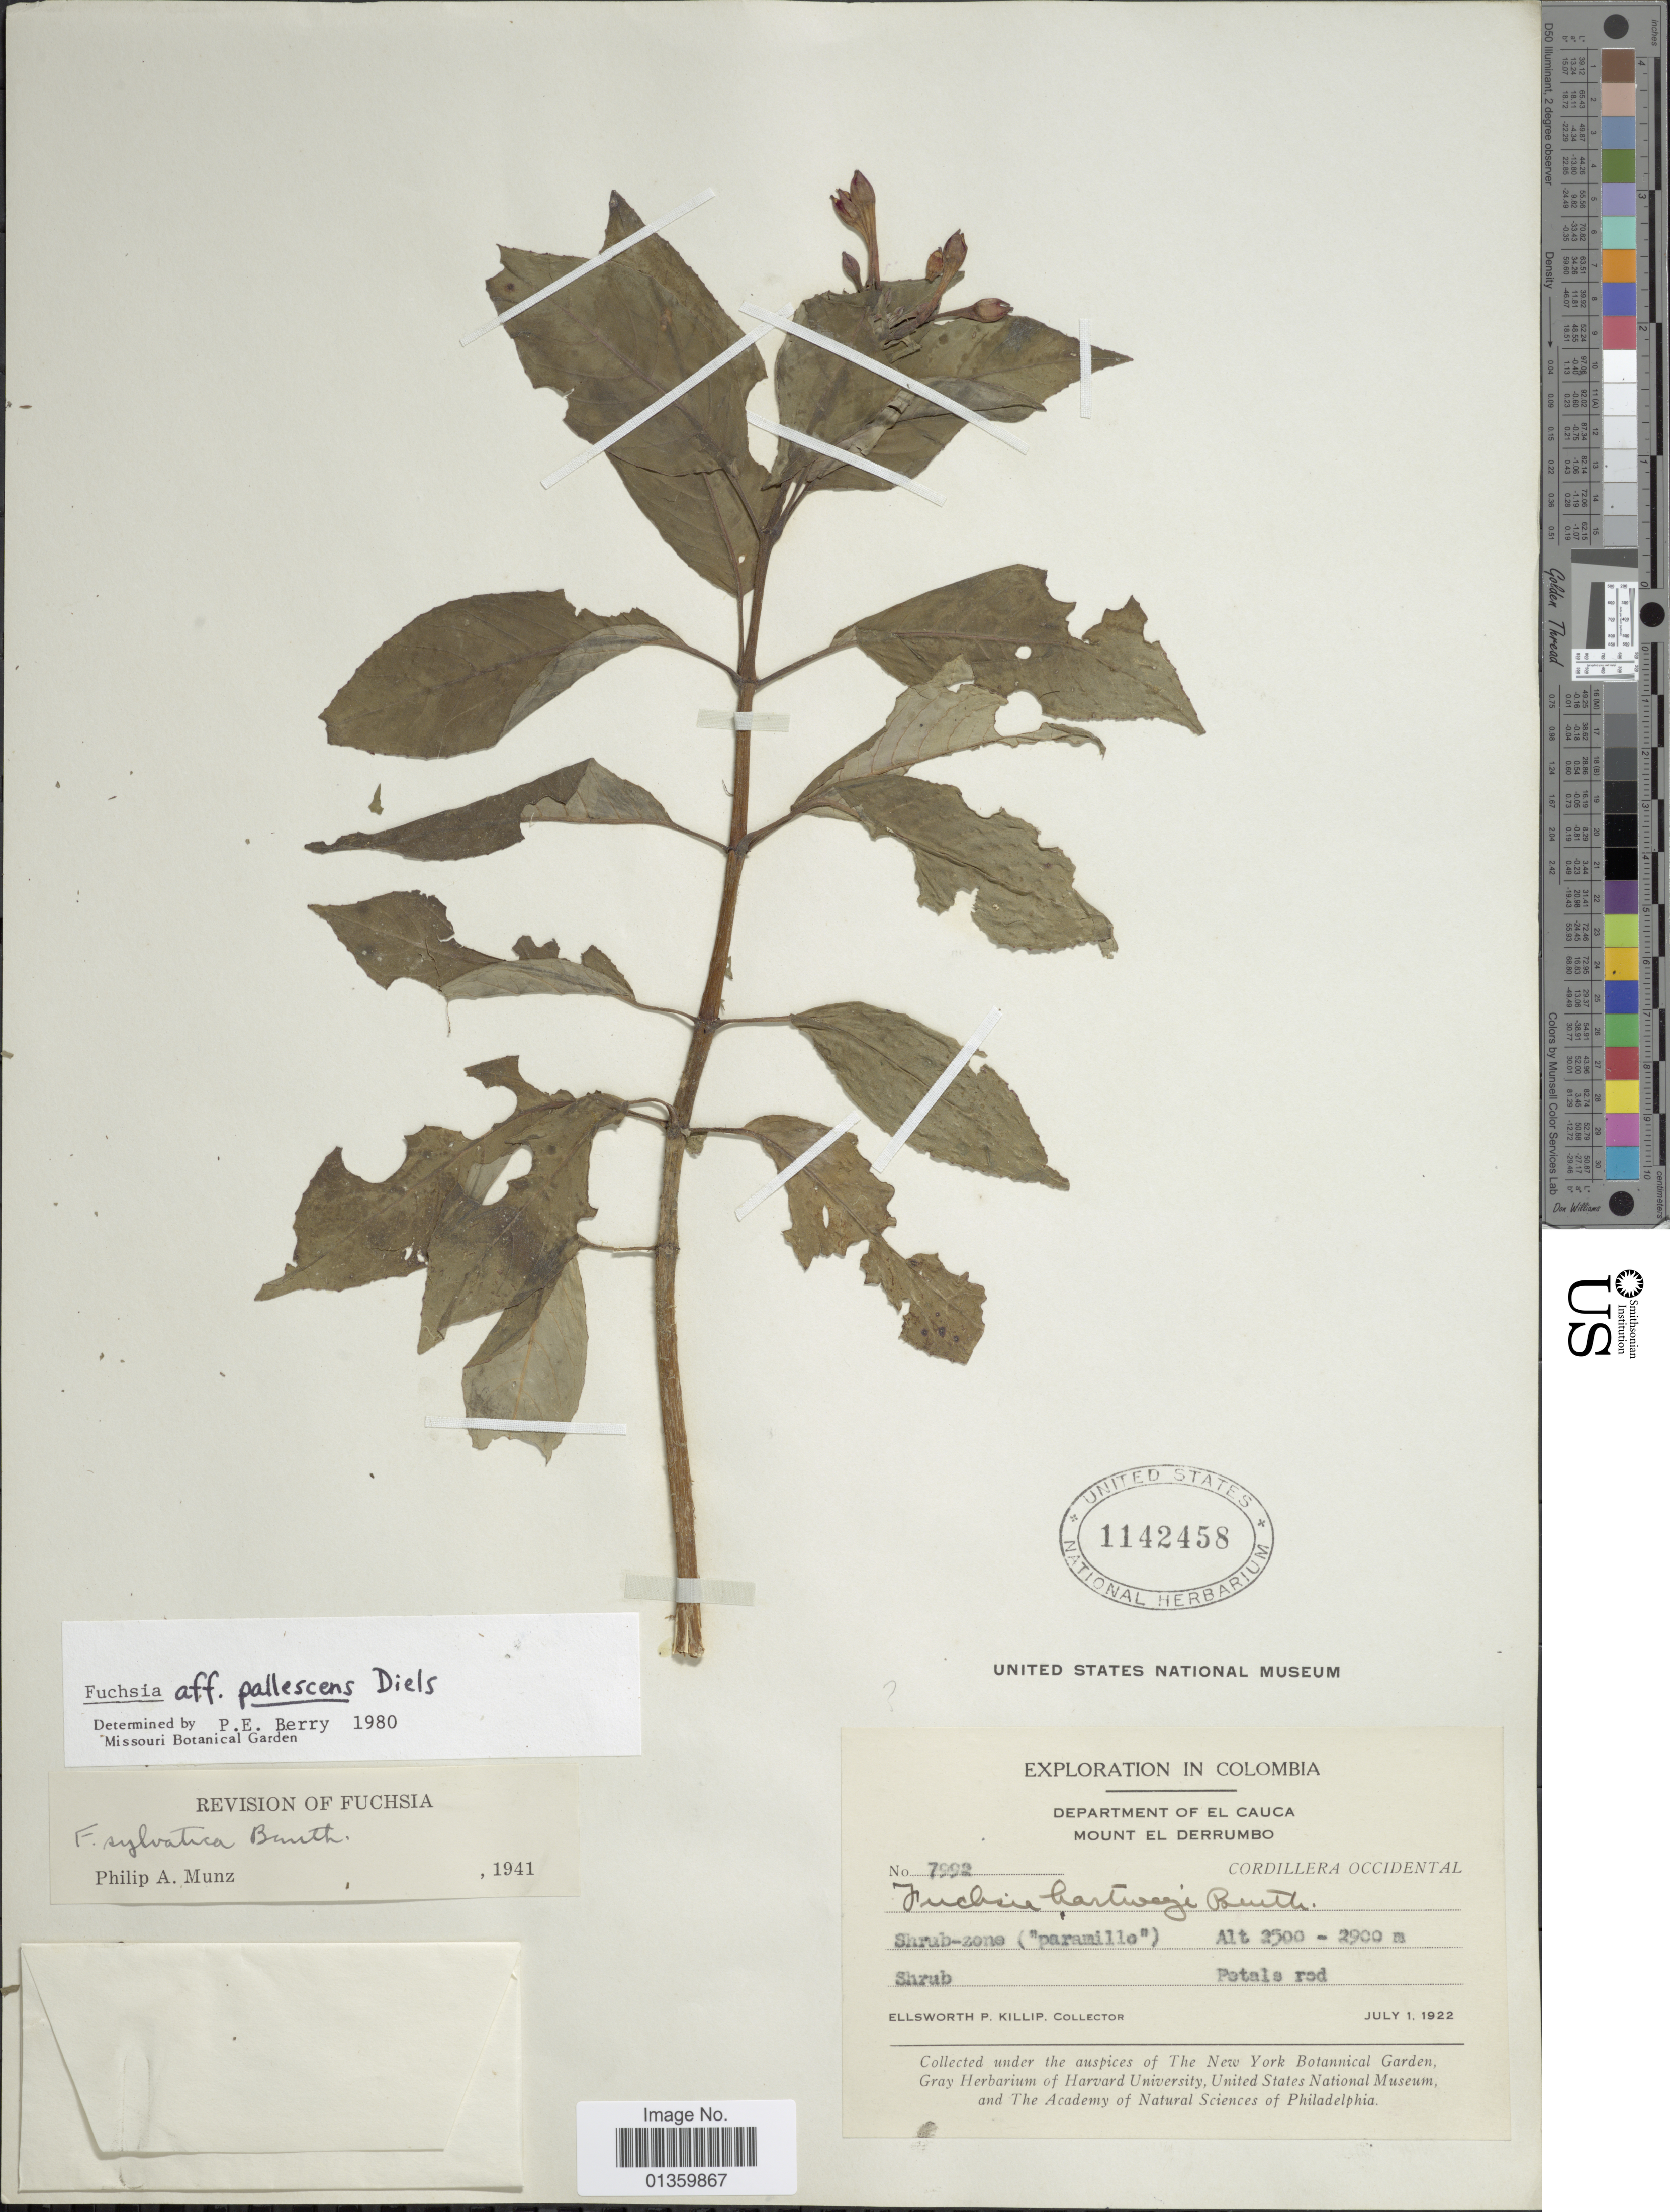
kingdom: Plantae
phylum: Tracheophyta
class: Magnoliopsida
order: Myrtales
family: Onagraceae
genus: Fuchsia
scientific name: Fuchsia pallescens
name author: Diels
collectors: E. P. Killip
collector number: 7992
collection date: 1922-07-01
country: Colombia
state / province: Cauca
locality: Mount el Derrumbo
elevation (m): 2500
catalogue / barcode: US 1142458